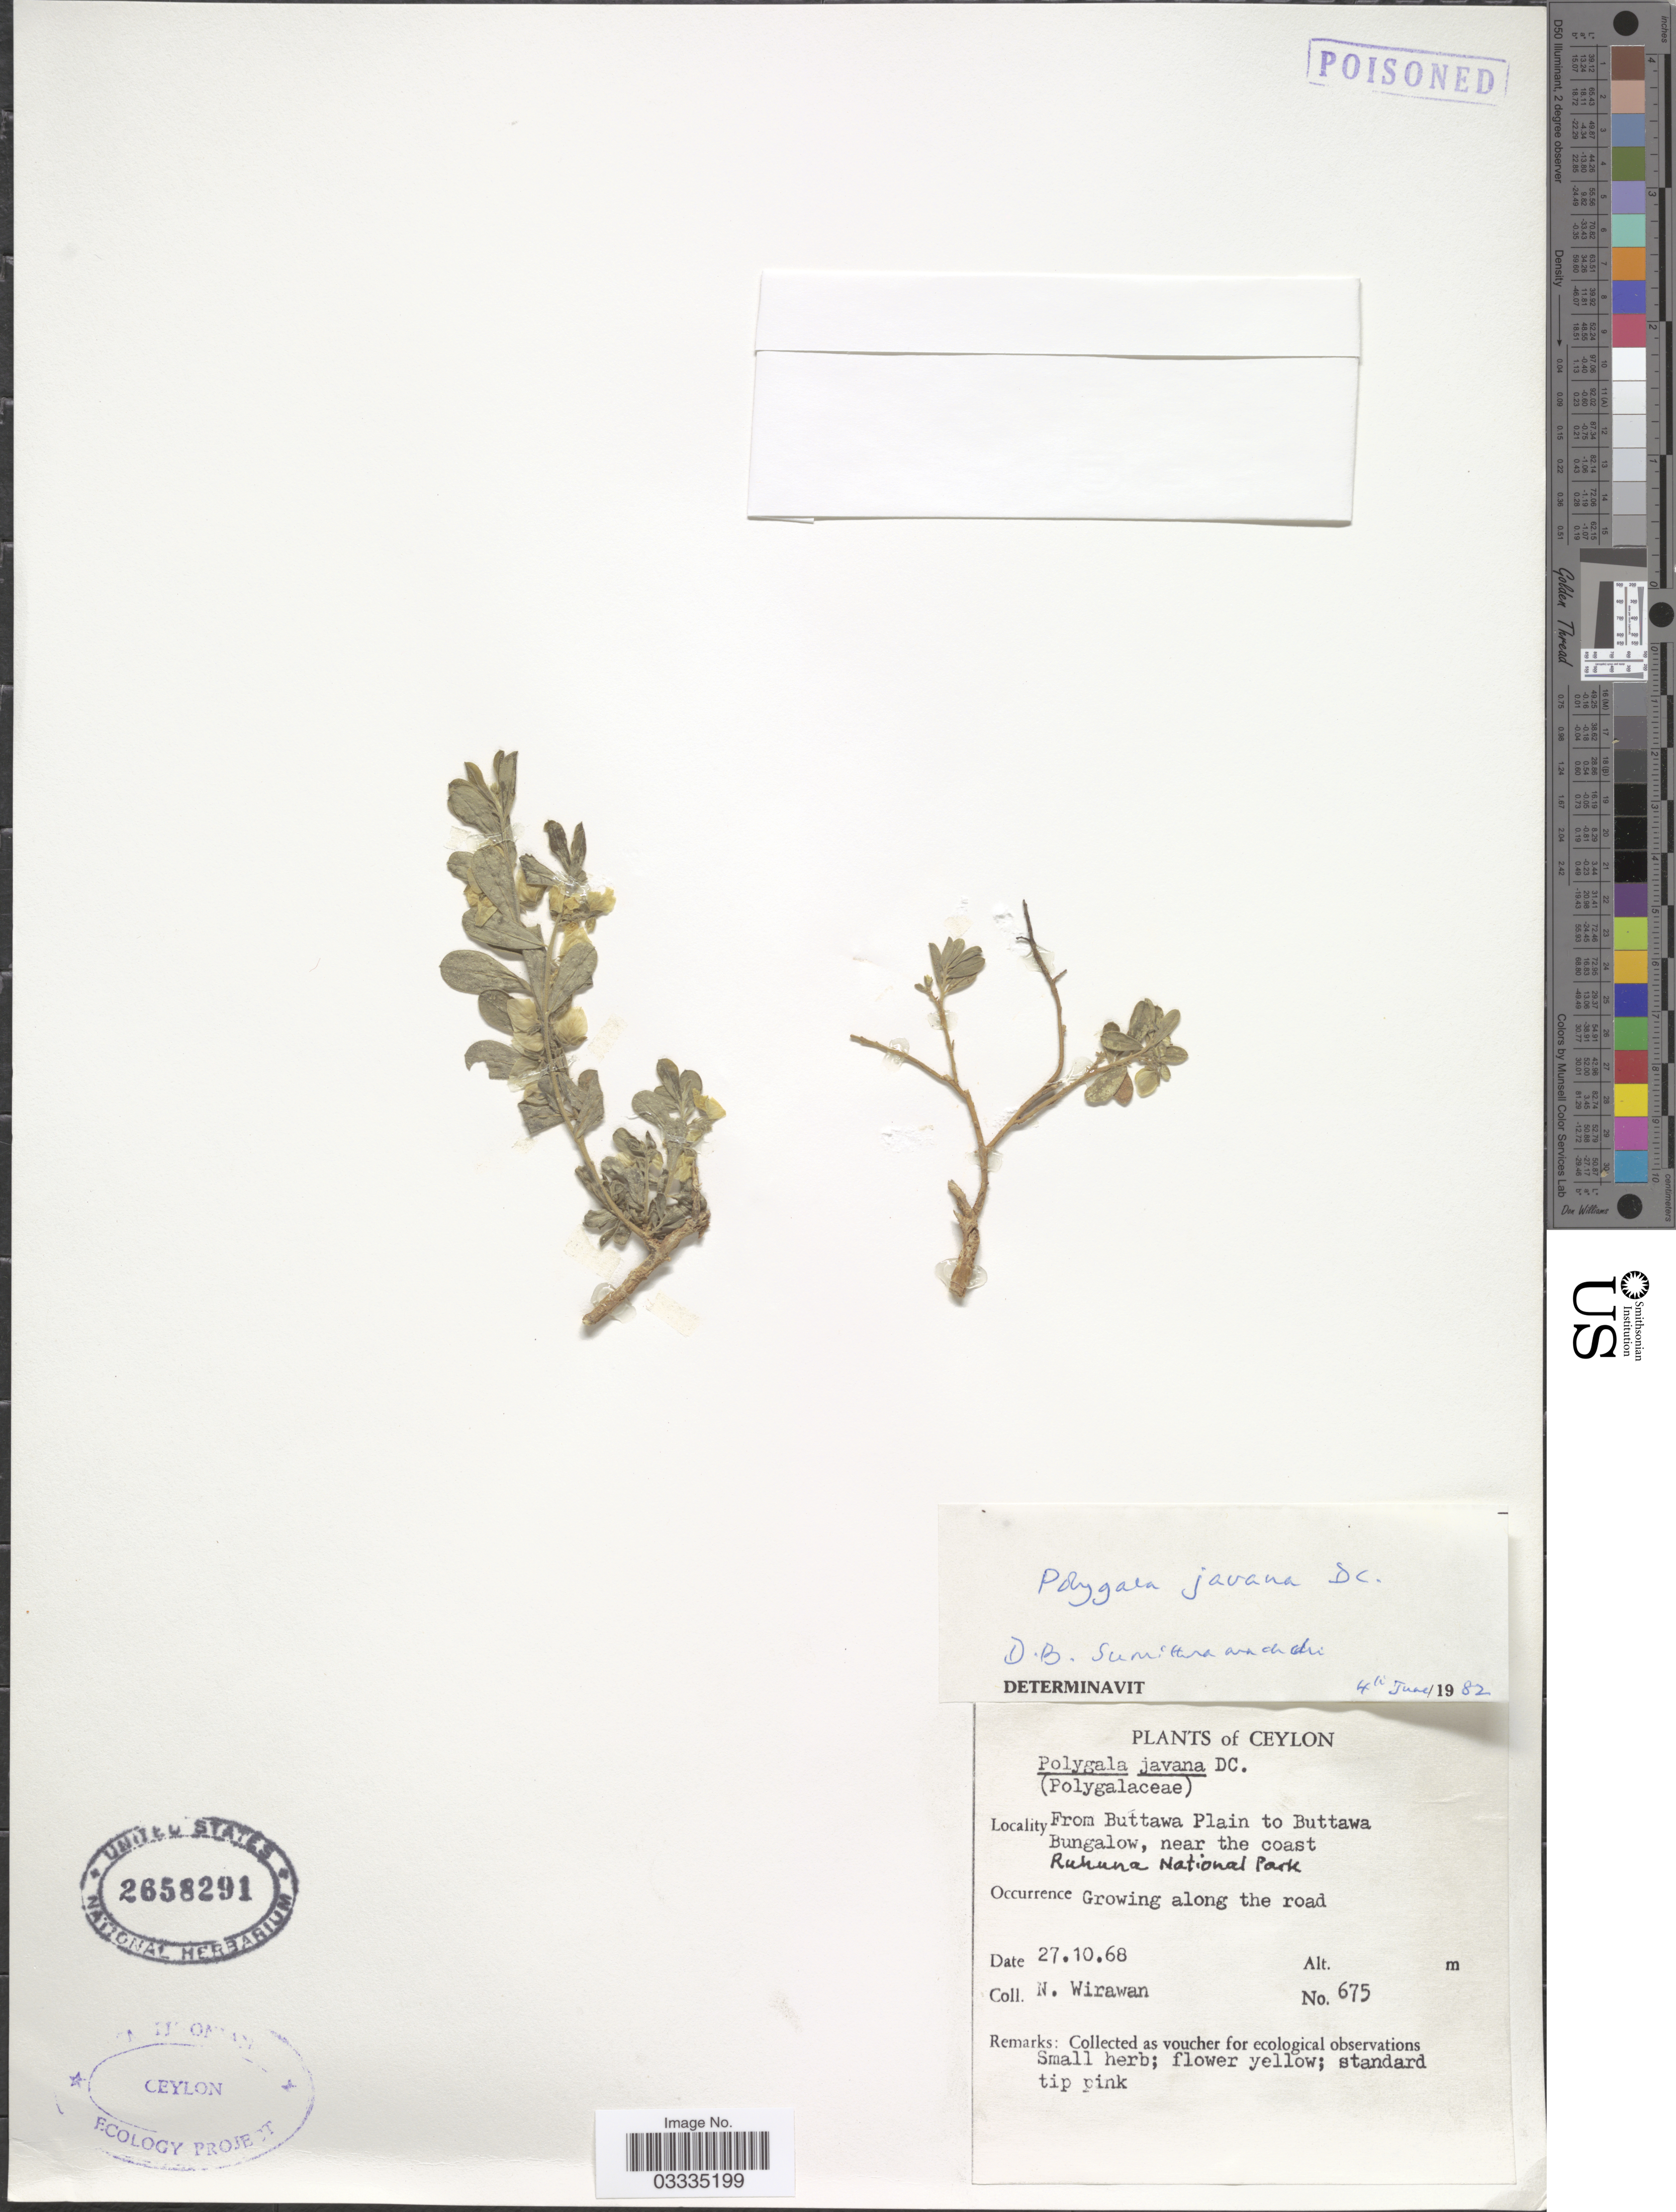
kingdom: Plantae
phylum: Tracheophyta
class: Magnoliopsida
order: Fabales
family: Polygalaceae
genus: Polygala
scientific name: Polygala javana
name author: DC.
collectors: N. Wirawan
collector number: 675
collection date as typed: Transcribed d/m/y: 27/10/68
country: Sri Lanka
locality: Ceylon. From Buttawa Plain to Buttawa Bungalow, near the coast Ruhuna National Park.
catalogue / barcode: US 2658291